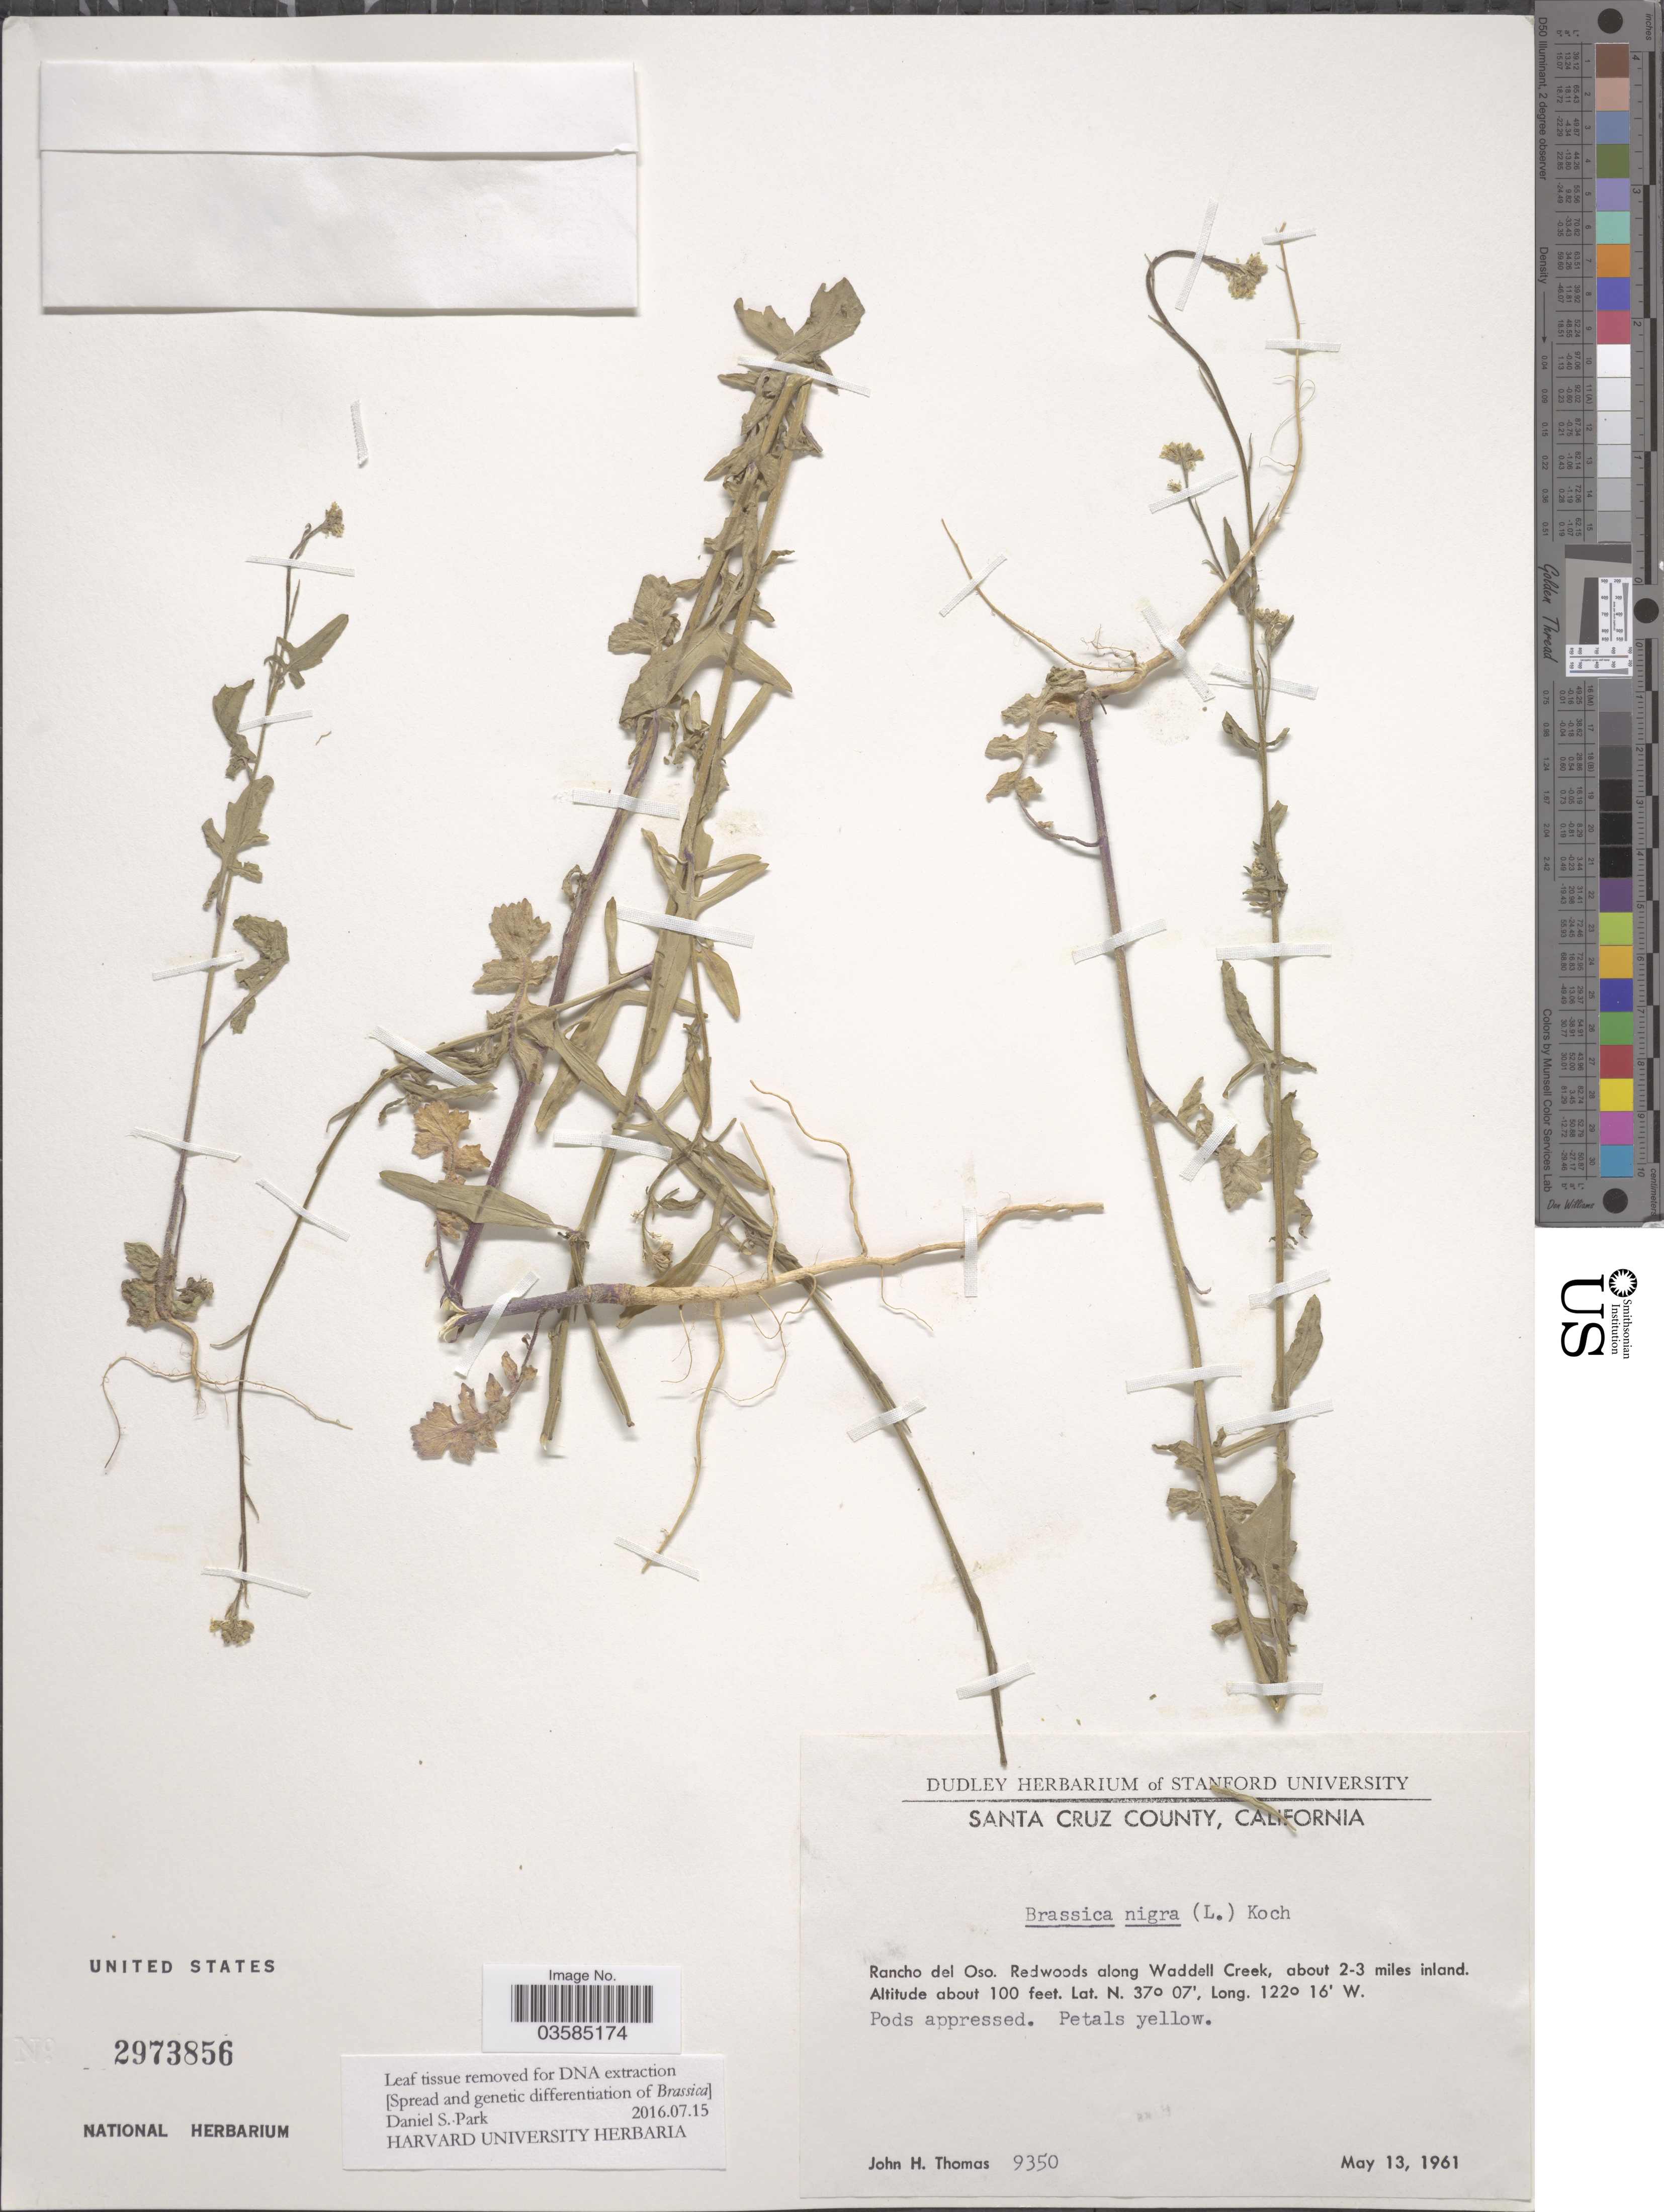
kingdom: Plantae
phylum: Tracheophyta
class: Magnoliopsida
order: Brassicales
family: Brassicaceae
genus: Brassica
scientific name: Brassica nigra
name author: (L.) W.D.J. Koch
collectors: J. H. Thomas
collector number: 9350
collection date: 1961-05-13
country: United States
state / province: California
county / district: Santa Cruz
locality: Santa Cruz County. Rancho del Oso. Redwoods along Waddel Creek, about 2-3 miles inland.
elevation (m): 30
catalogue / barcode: US 2973856